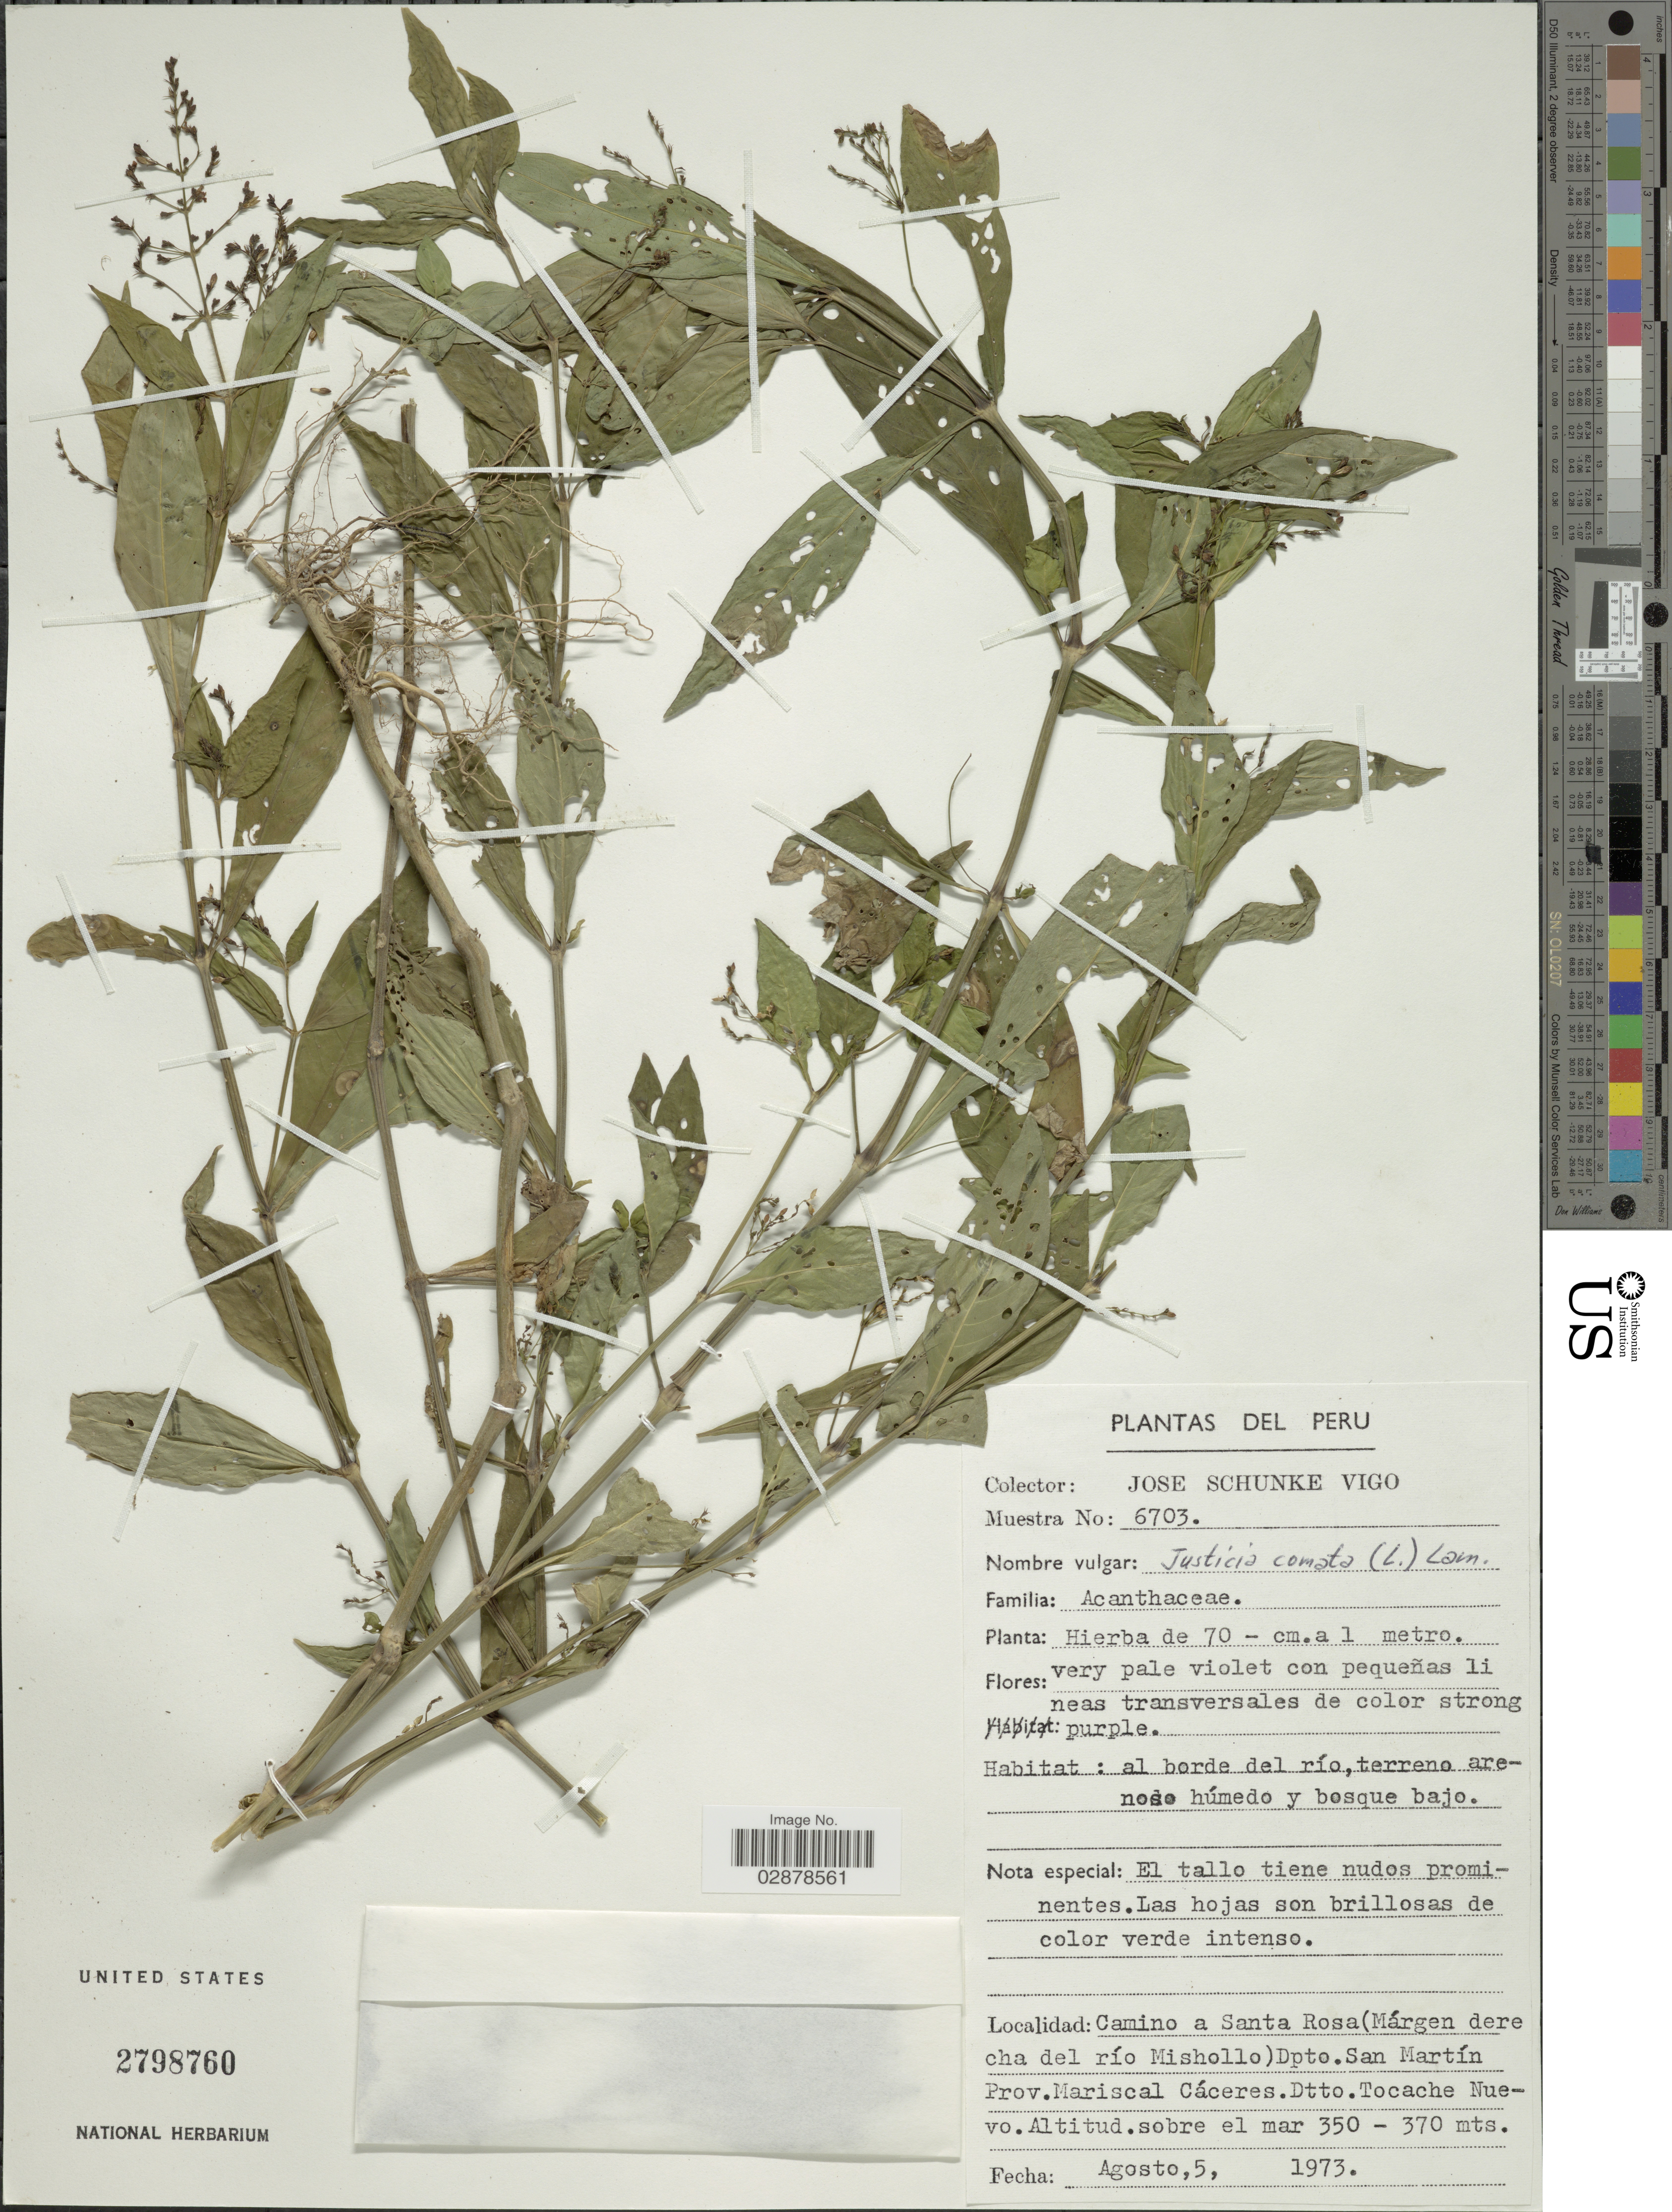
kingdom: Plantae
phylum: Tracheophyta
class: Magnoliopsida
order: Lamiales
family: Acanthaceae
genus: Justicia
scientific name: Justicia comata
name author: (L.) Lam.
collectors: J. Schunke Vigo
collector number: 6703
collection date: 1973-08-05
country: Peru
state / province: San Martín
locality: Camino a Santa Rosa (Márgen derecha del río Mishollo) Dpto. San Martín, Prov. Mariscal Cáceres, Dtto. Tocache Nuevo.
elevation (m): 350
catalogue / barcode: US 2798760